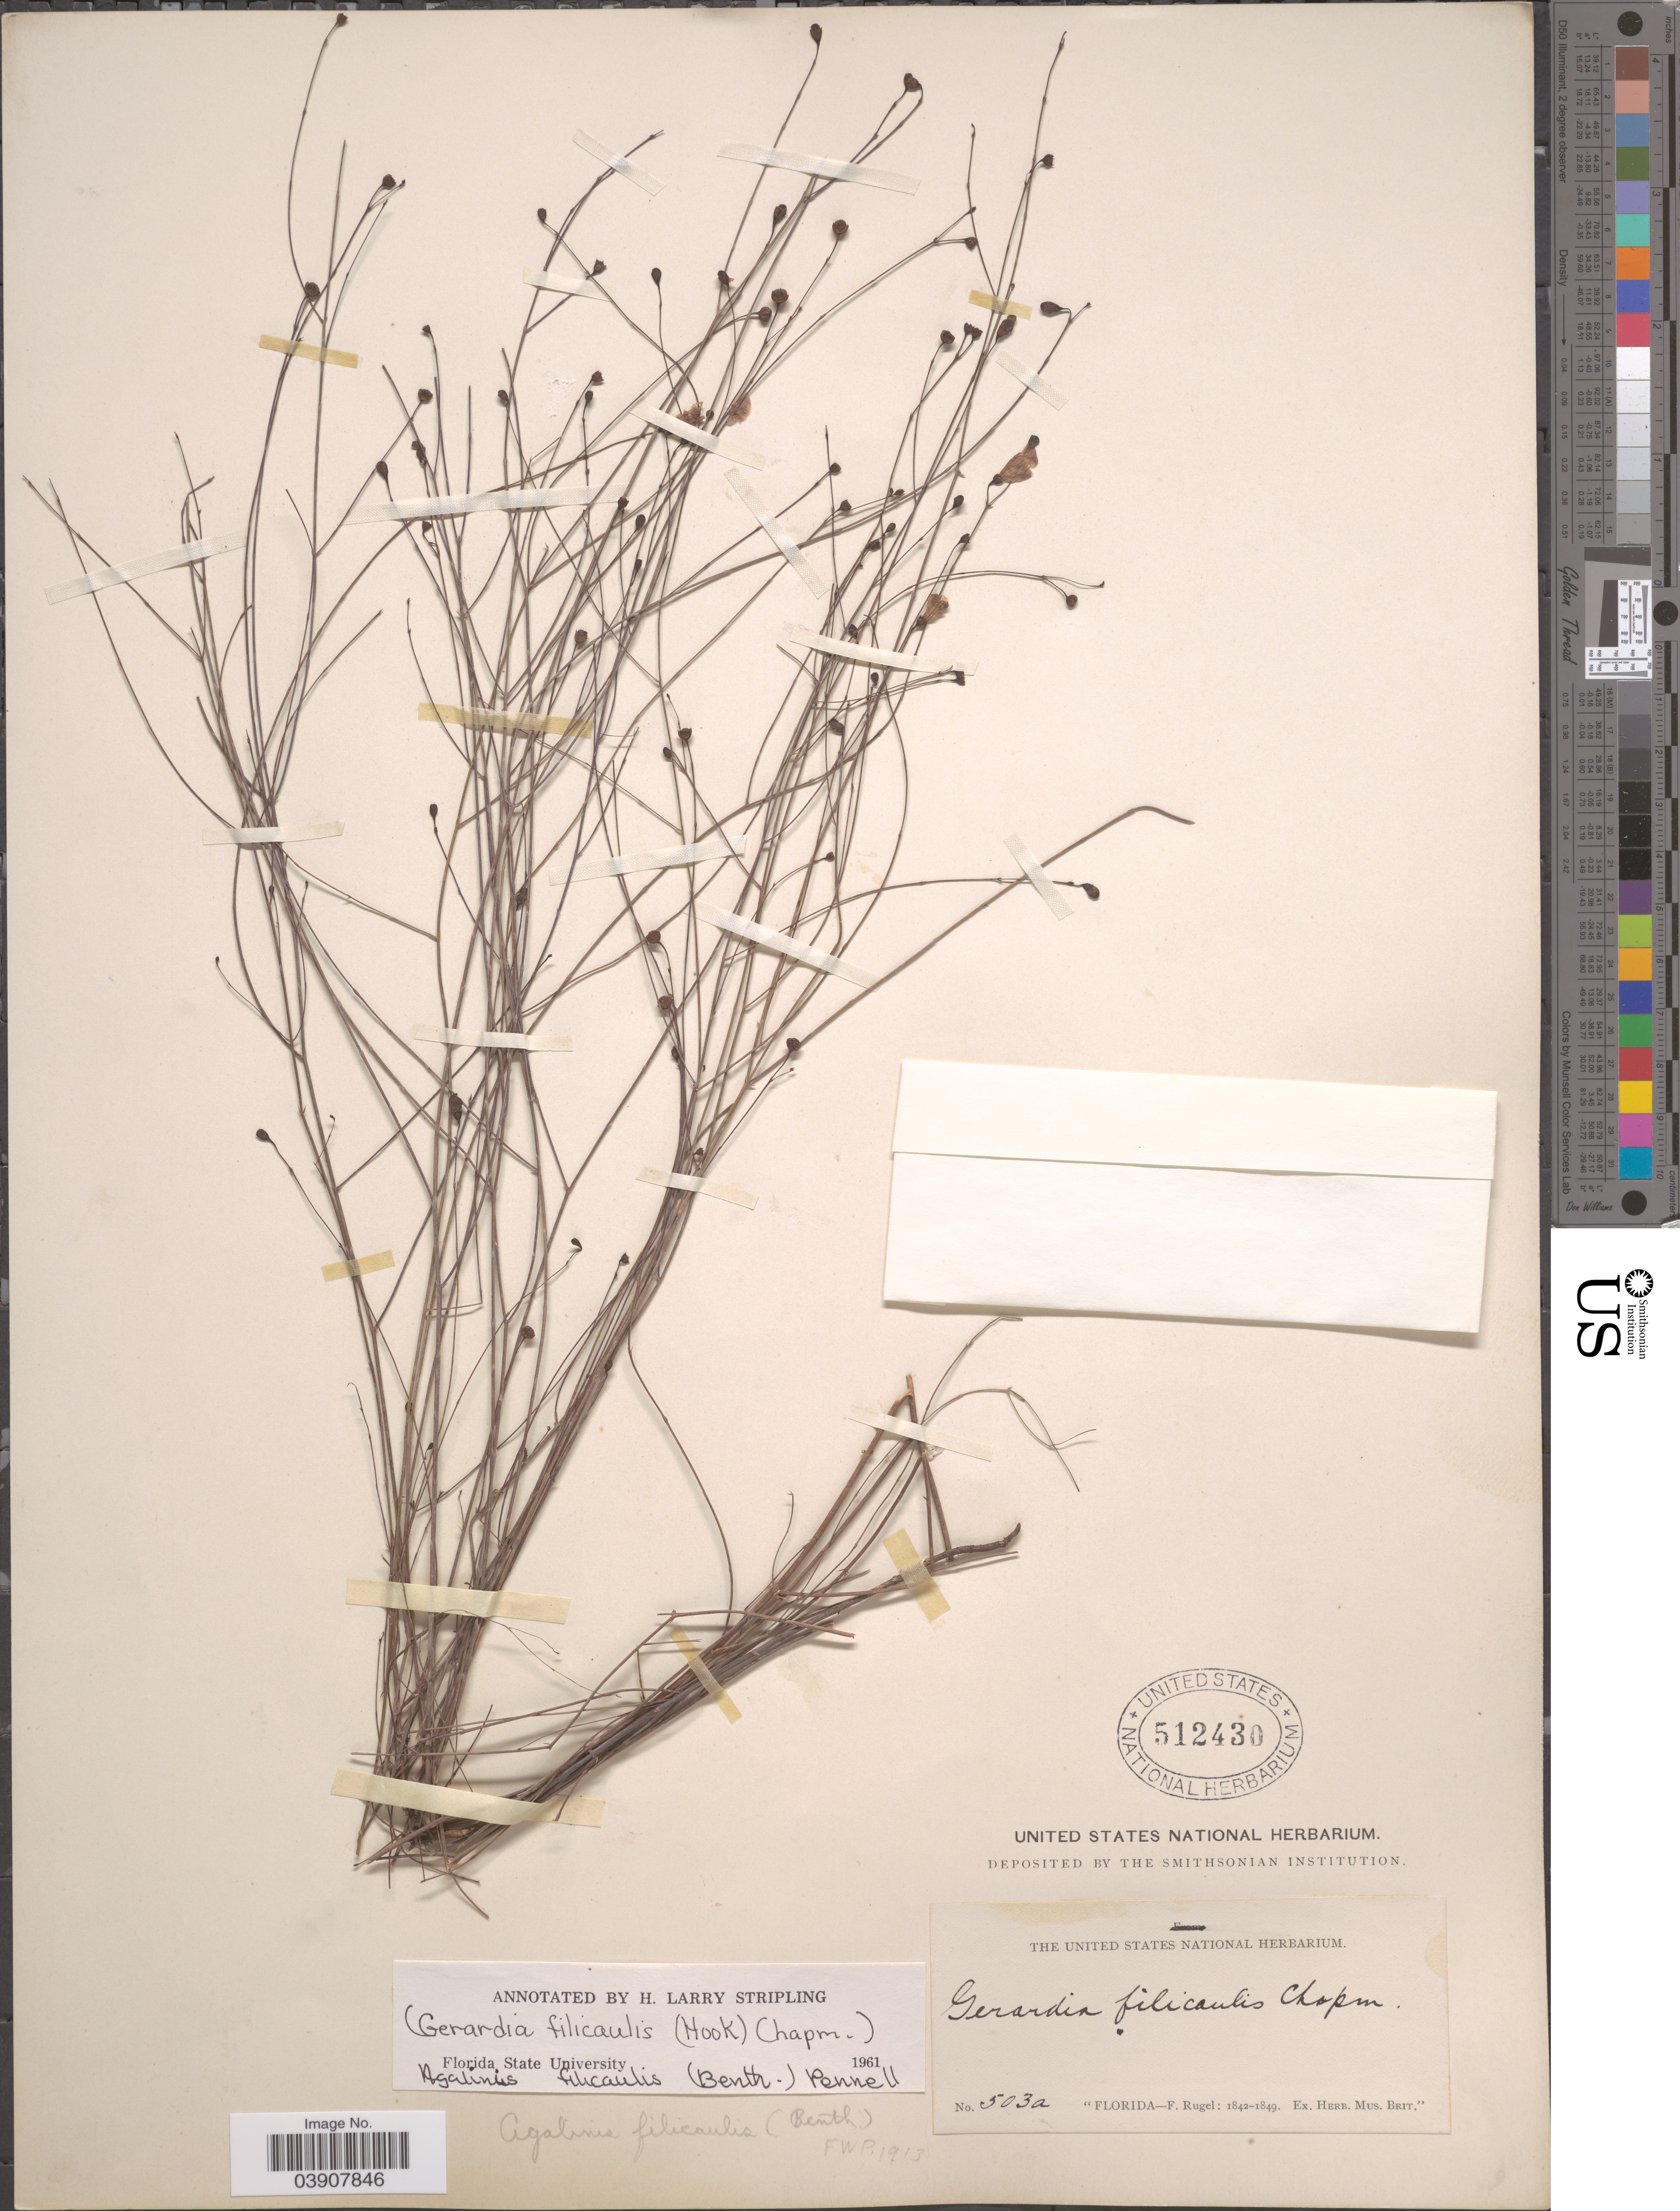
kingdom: Plantae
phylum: Tracheophyta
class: Magnoliopsida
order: Lamiales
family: Orobanchaceae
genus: Agalinis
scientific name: Agalinis filicaulis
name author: (Benth.) Pennell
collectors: F. Rugel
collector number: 503a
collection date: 1842/1849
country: United States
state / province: Florida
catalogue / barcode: US 512430